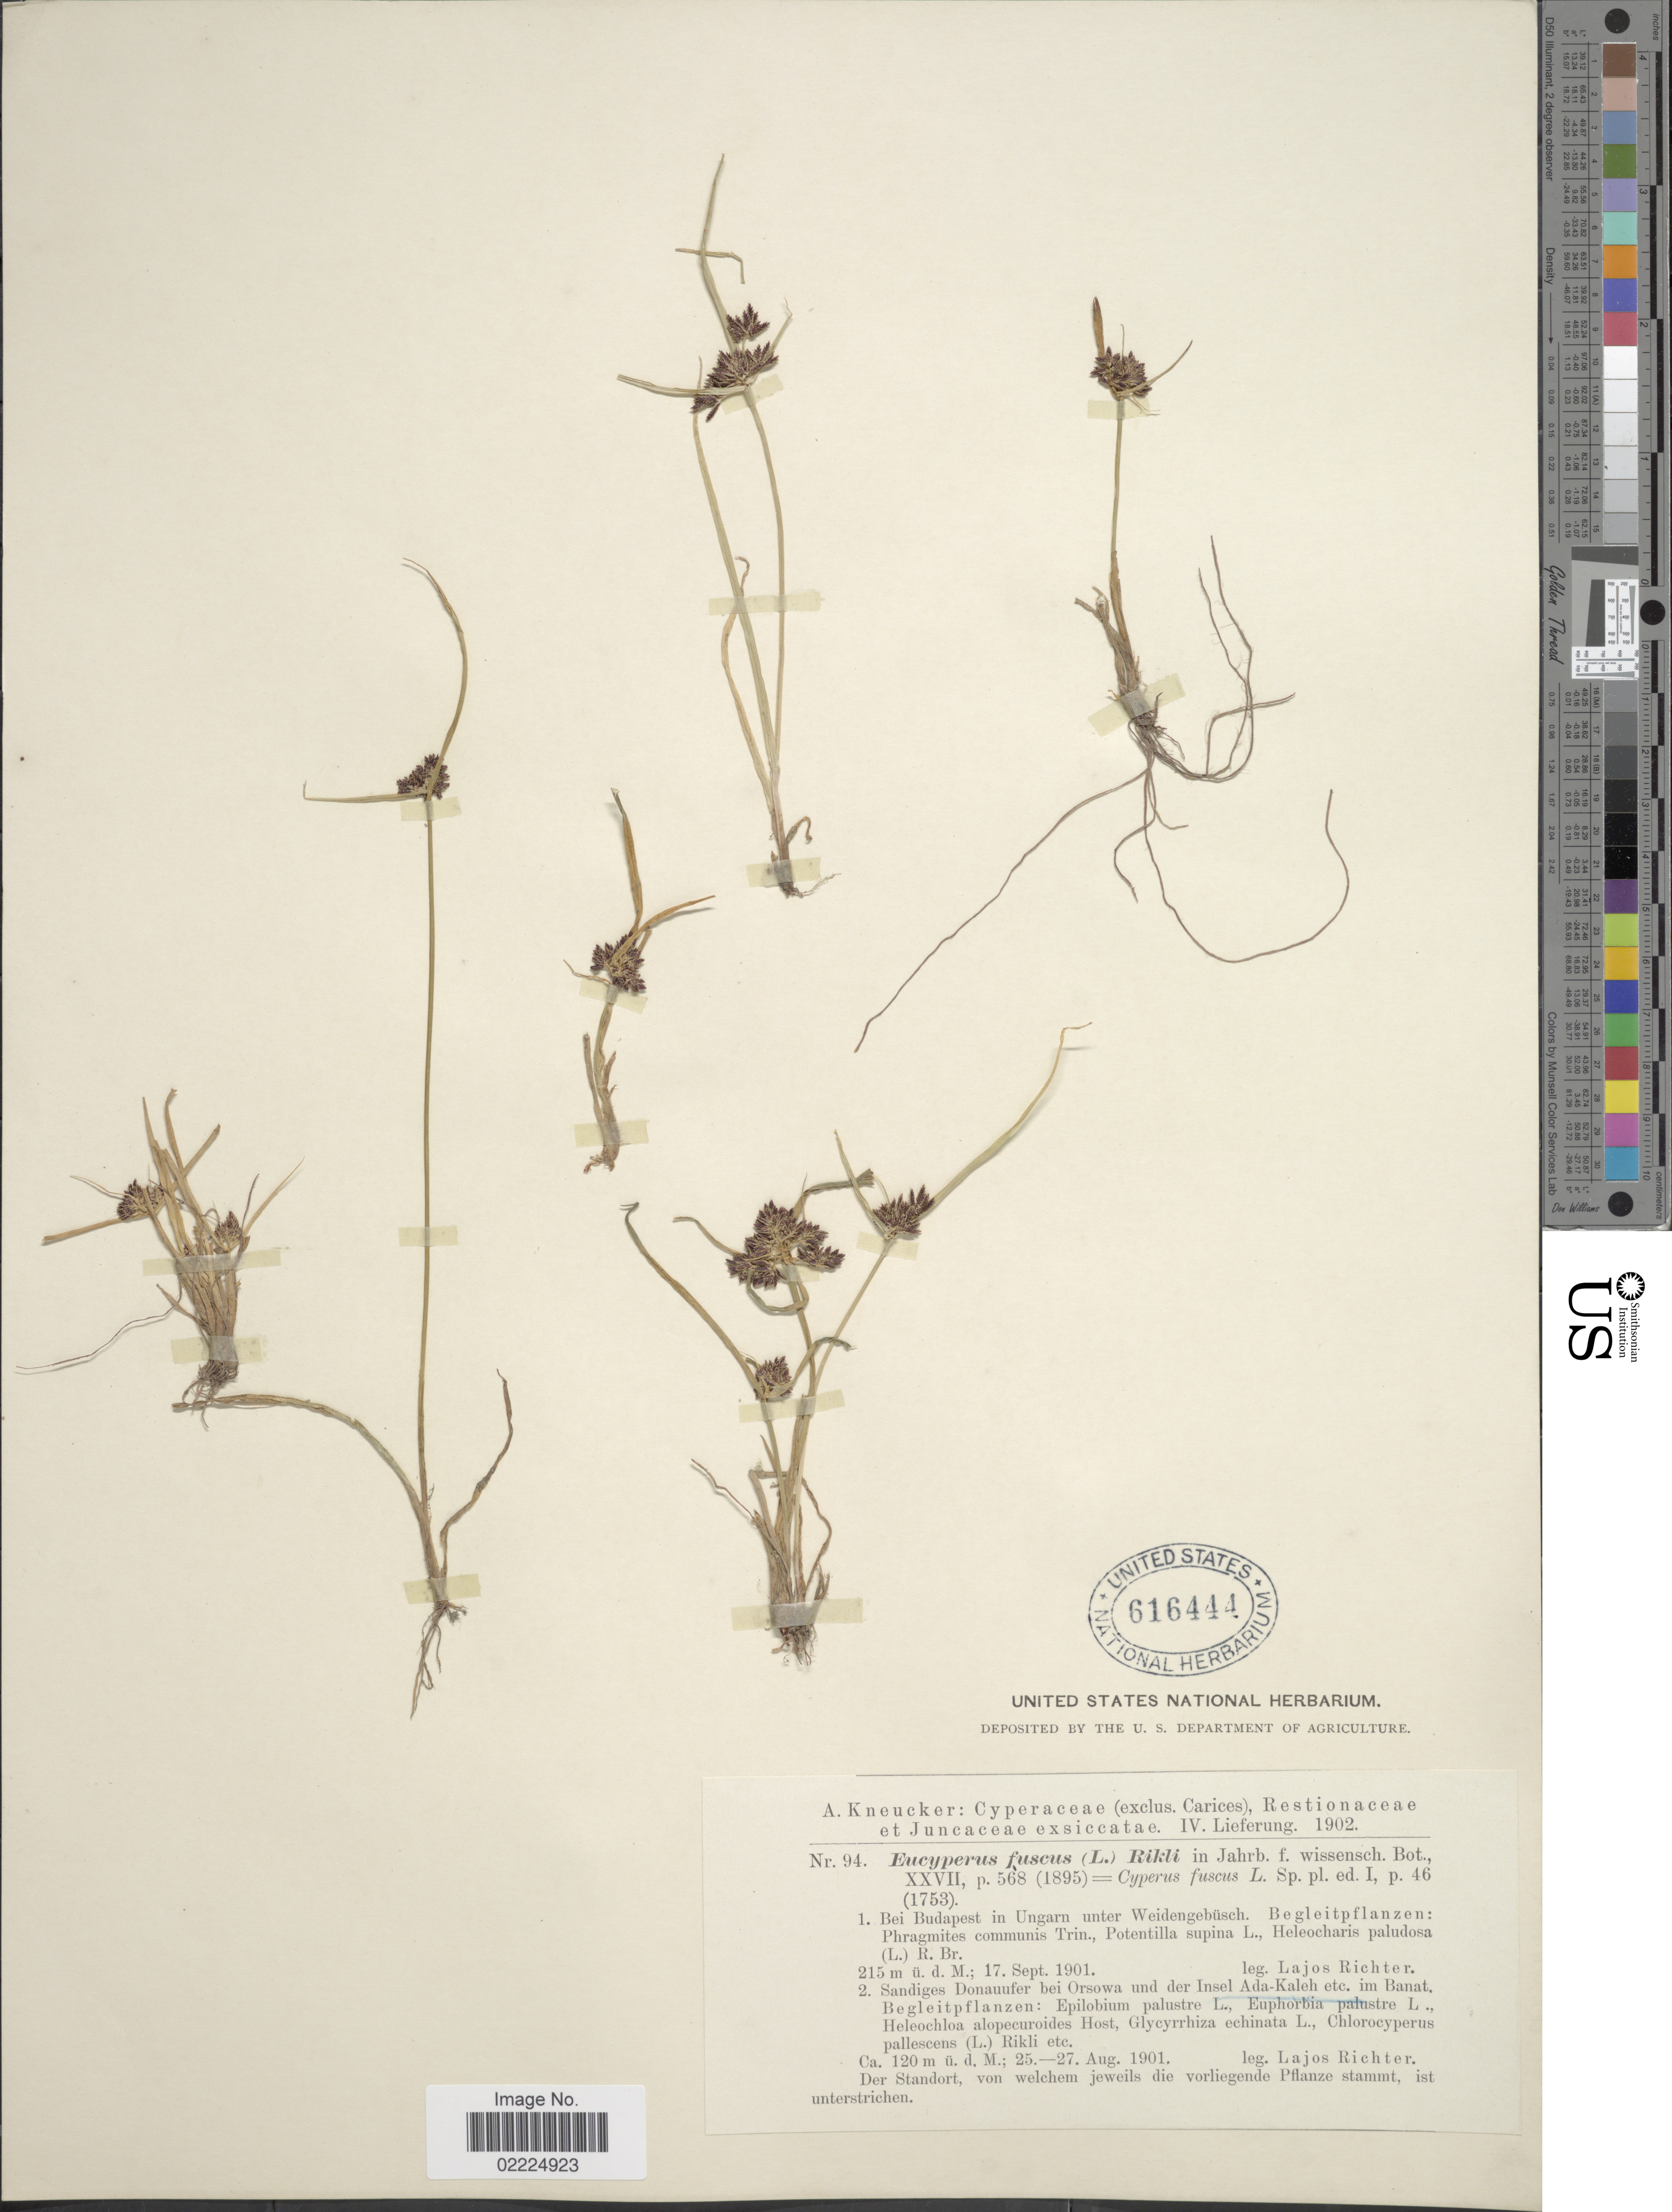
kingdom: Plantae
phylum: Tracheophyta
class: Liliopsida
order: Poales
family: Cyperaceae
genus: Cyperus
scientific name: Cyperus fuscus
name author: L.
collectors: L. Richter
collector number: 94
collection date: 1901-08-25/1901-08-27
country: Romania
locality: Der Standort, von welchem jeweils die vorliegende Pflanze stammt, ist unterstrichen.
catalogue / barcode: US 616444